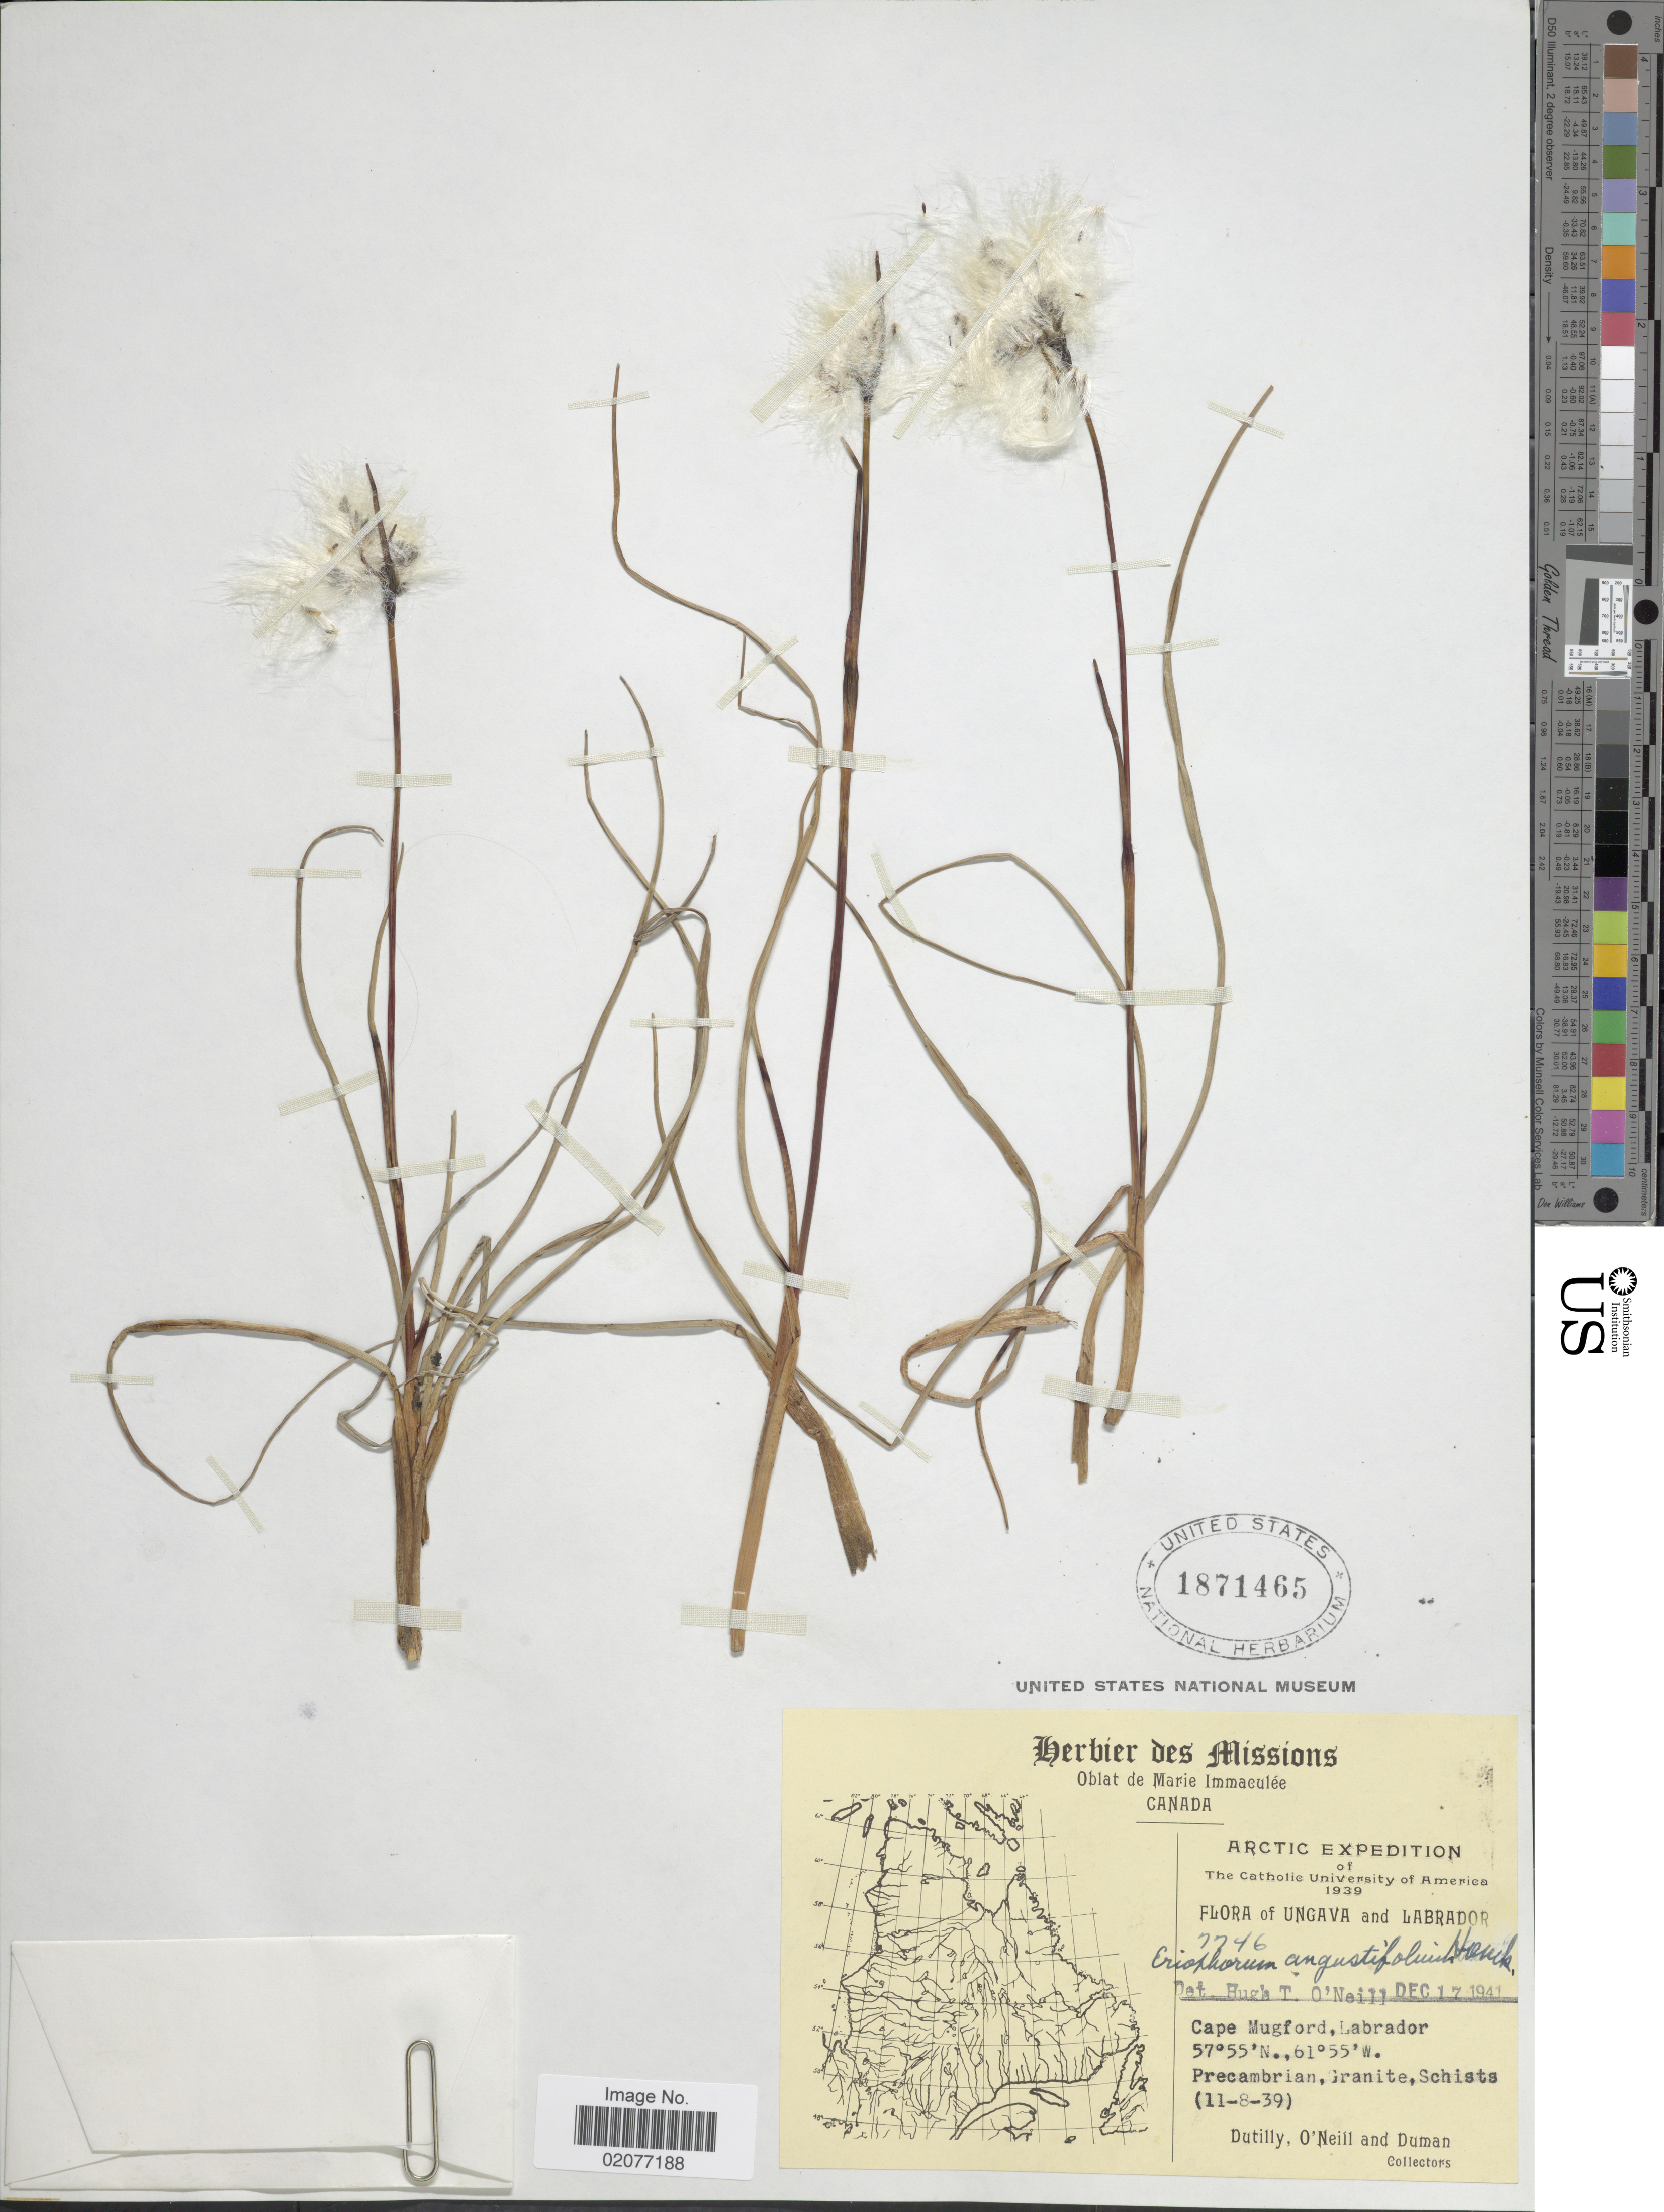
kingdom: Plantae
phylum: Tracheophyta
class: Liliopsida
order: Poales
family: Cyperaceae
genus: Eriophorum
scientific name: Eriophorum angustifolium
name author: Honck.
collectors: -. Dutilly, O' Neill & -. Duman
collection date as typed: Transcribed d/m/y: 11/8/39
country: Canada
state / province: Newfoundland and Labrador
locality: Cape Mugford, Labrador. Precambrian, iranite, Schists. Arctic.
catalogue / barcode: US 1871465